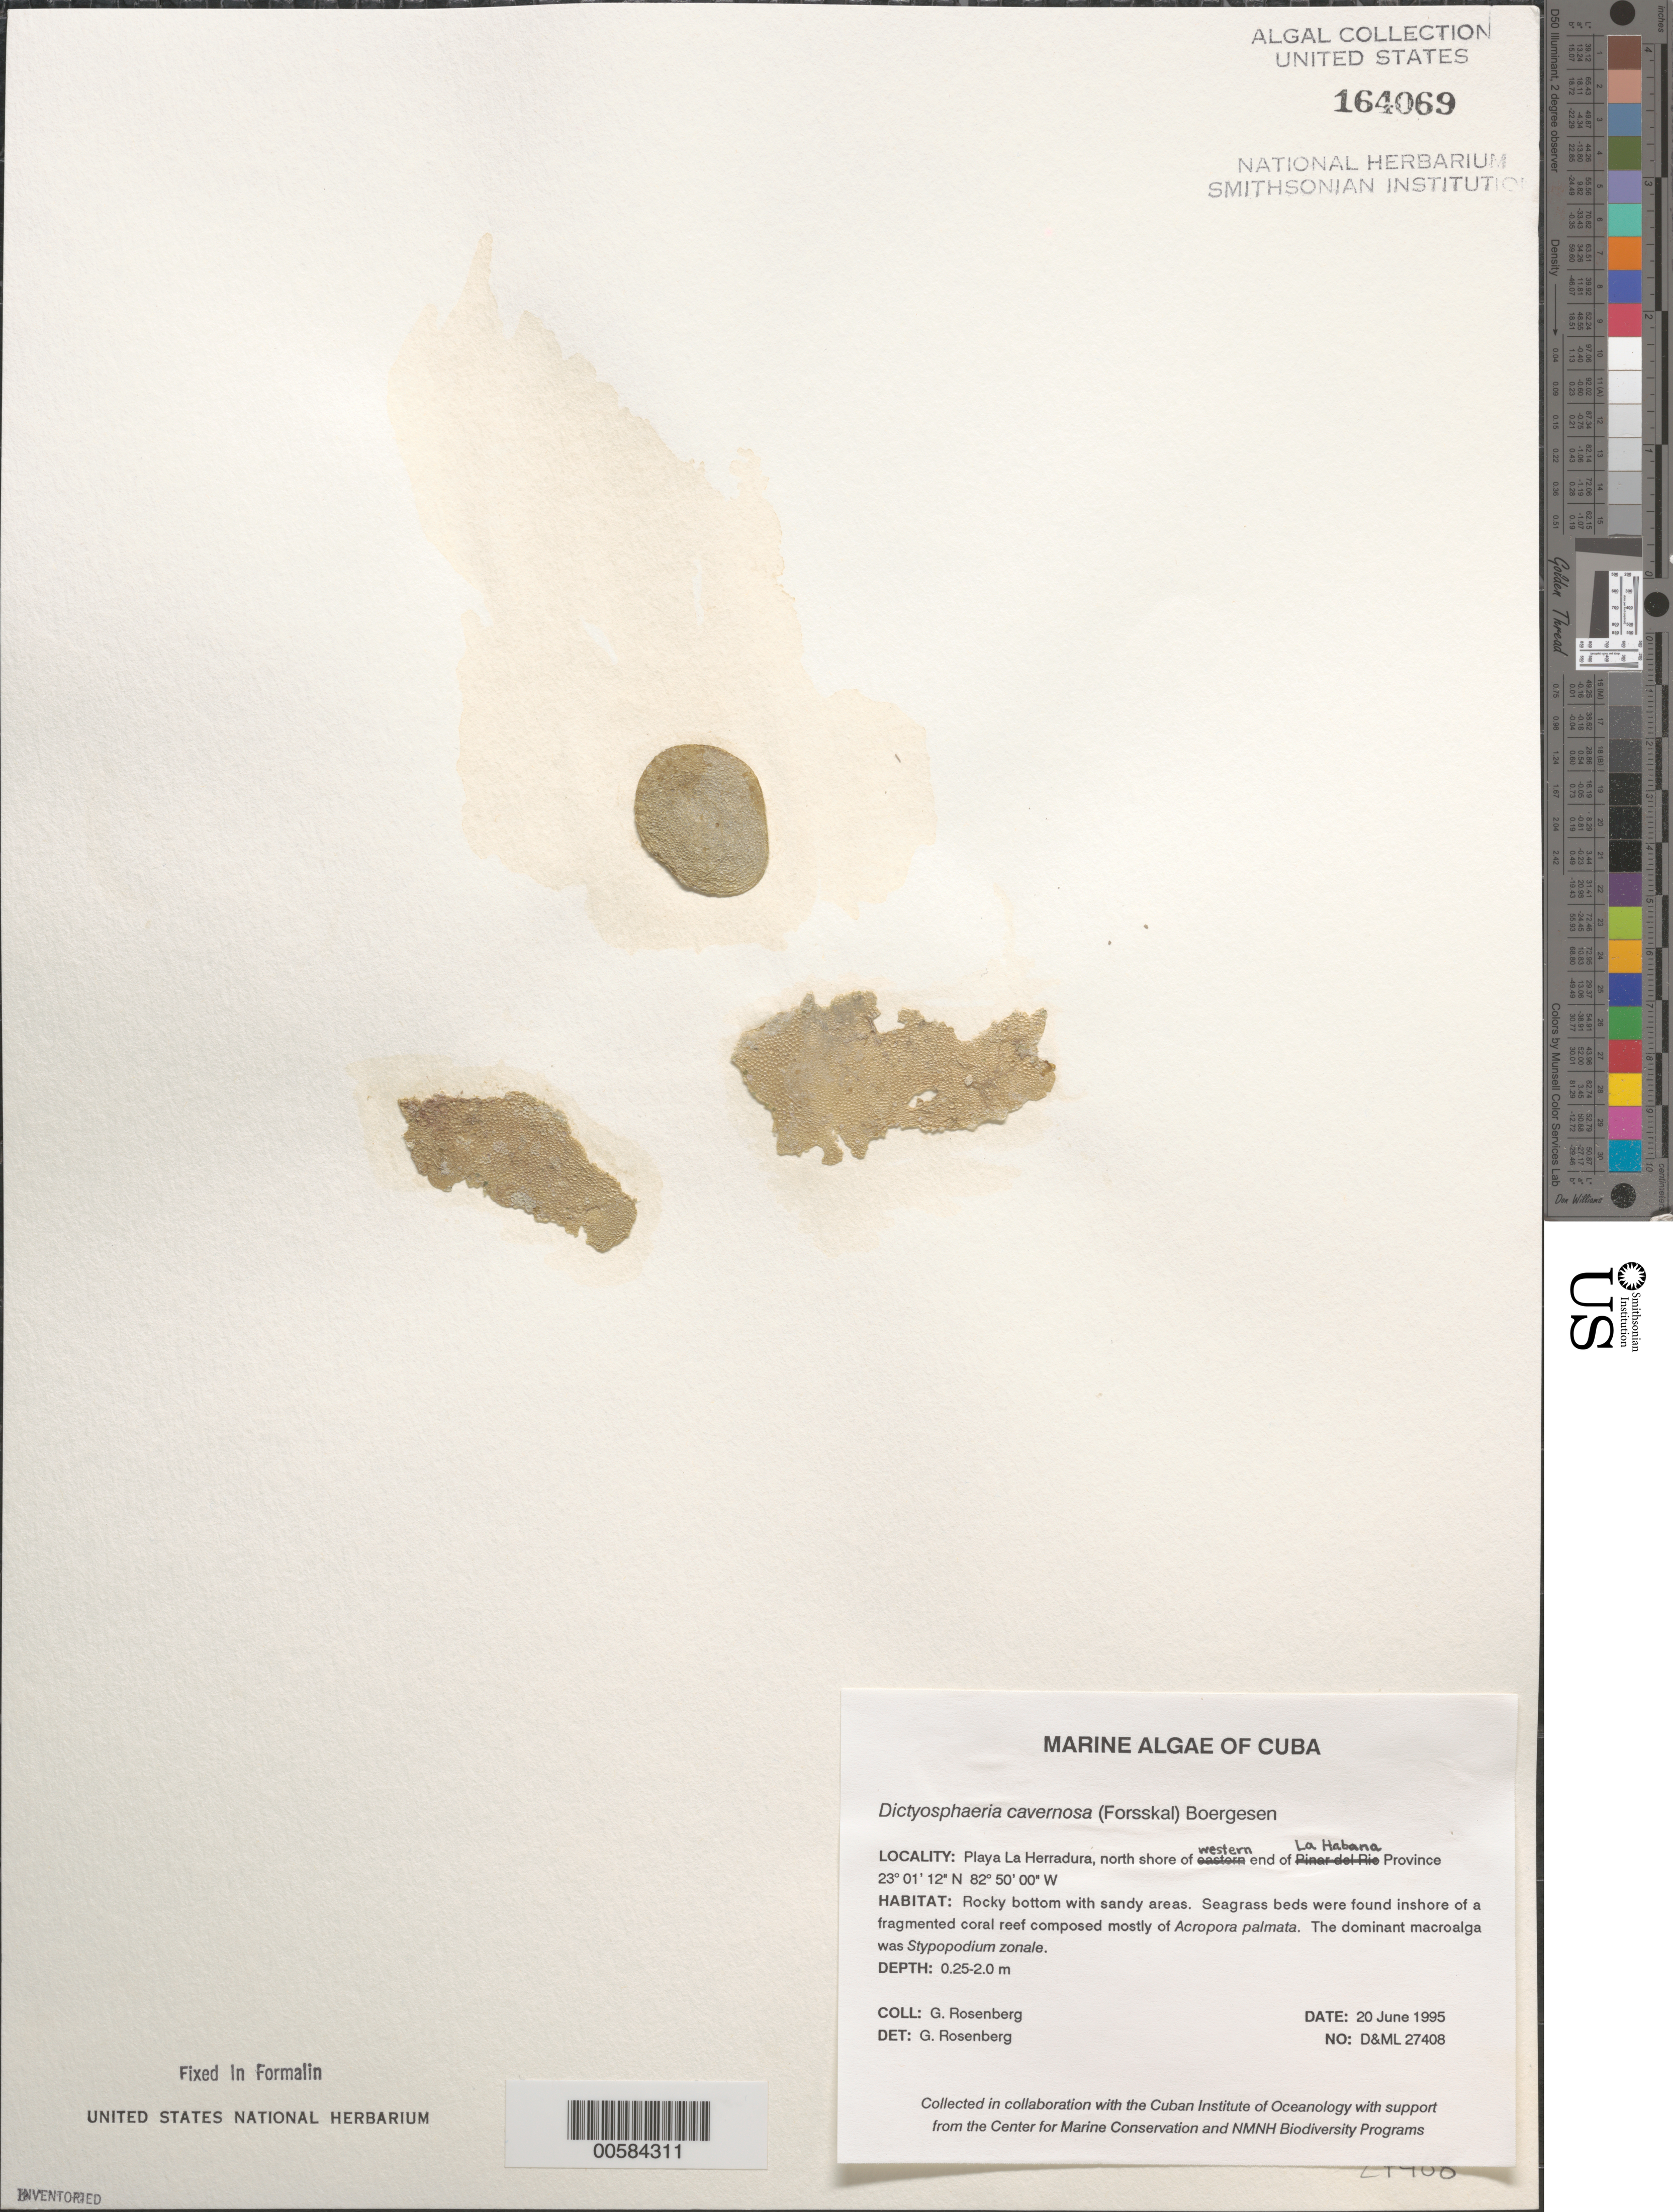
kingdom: Plantae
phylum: Chlorophyta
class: Ulvophyceae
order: Siphonocladales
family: Siphonocladaceae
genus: Dictyosphaeria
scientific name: Dictyosphaeria cavernosa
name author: (Forssk.) Børgesen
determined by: Rosenberg, G.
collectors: G. Rosenberg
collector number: D&ML 27408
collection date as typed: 20 Jun 1995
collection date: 1995-06-20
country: Cuba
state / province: La Habana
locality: Playa la herradura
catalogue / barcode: US 164069